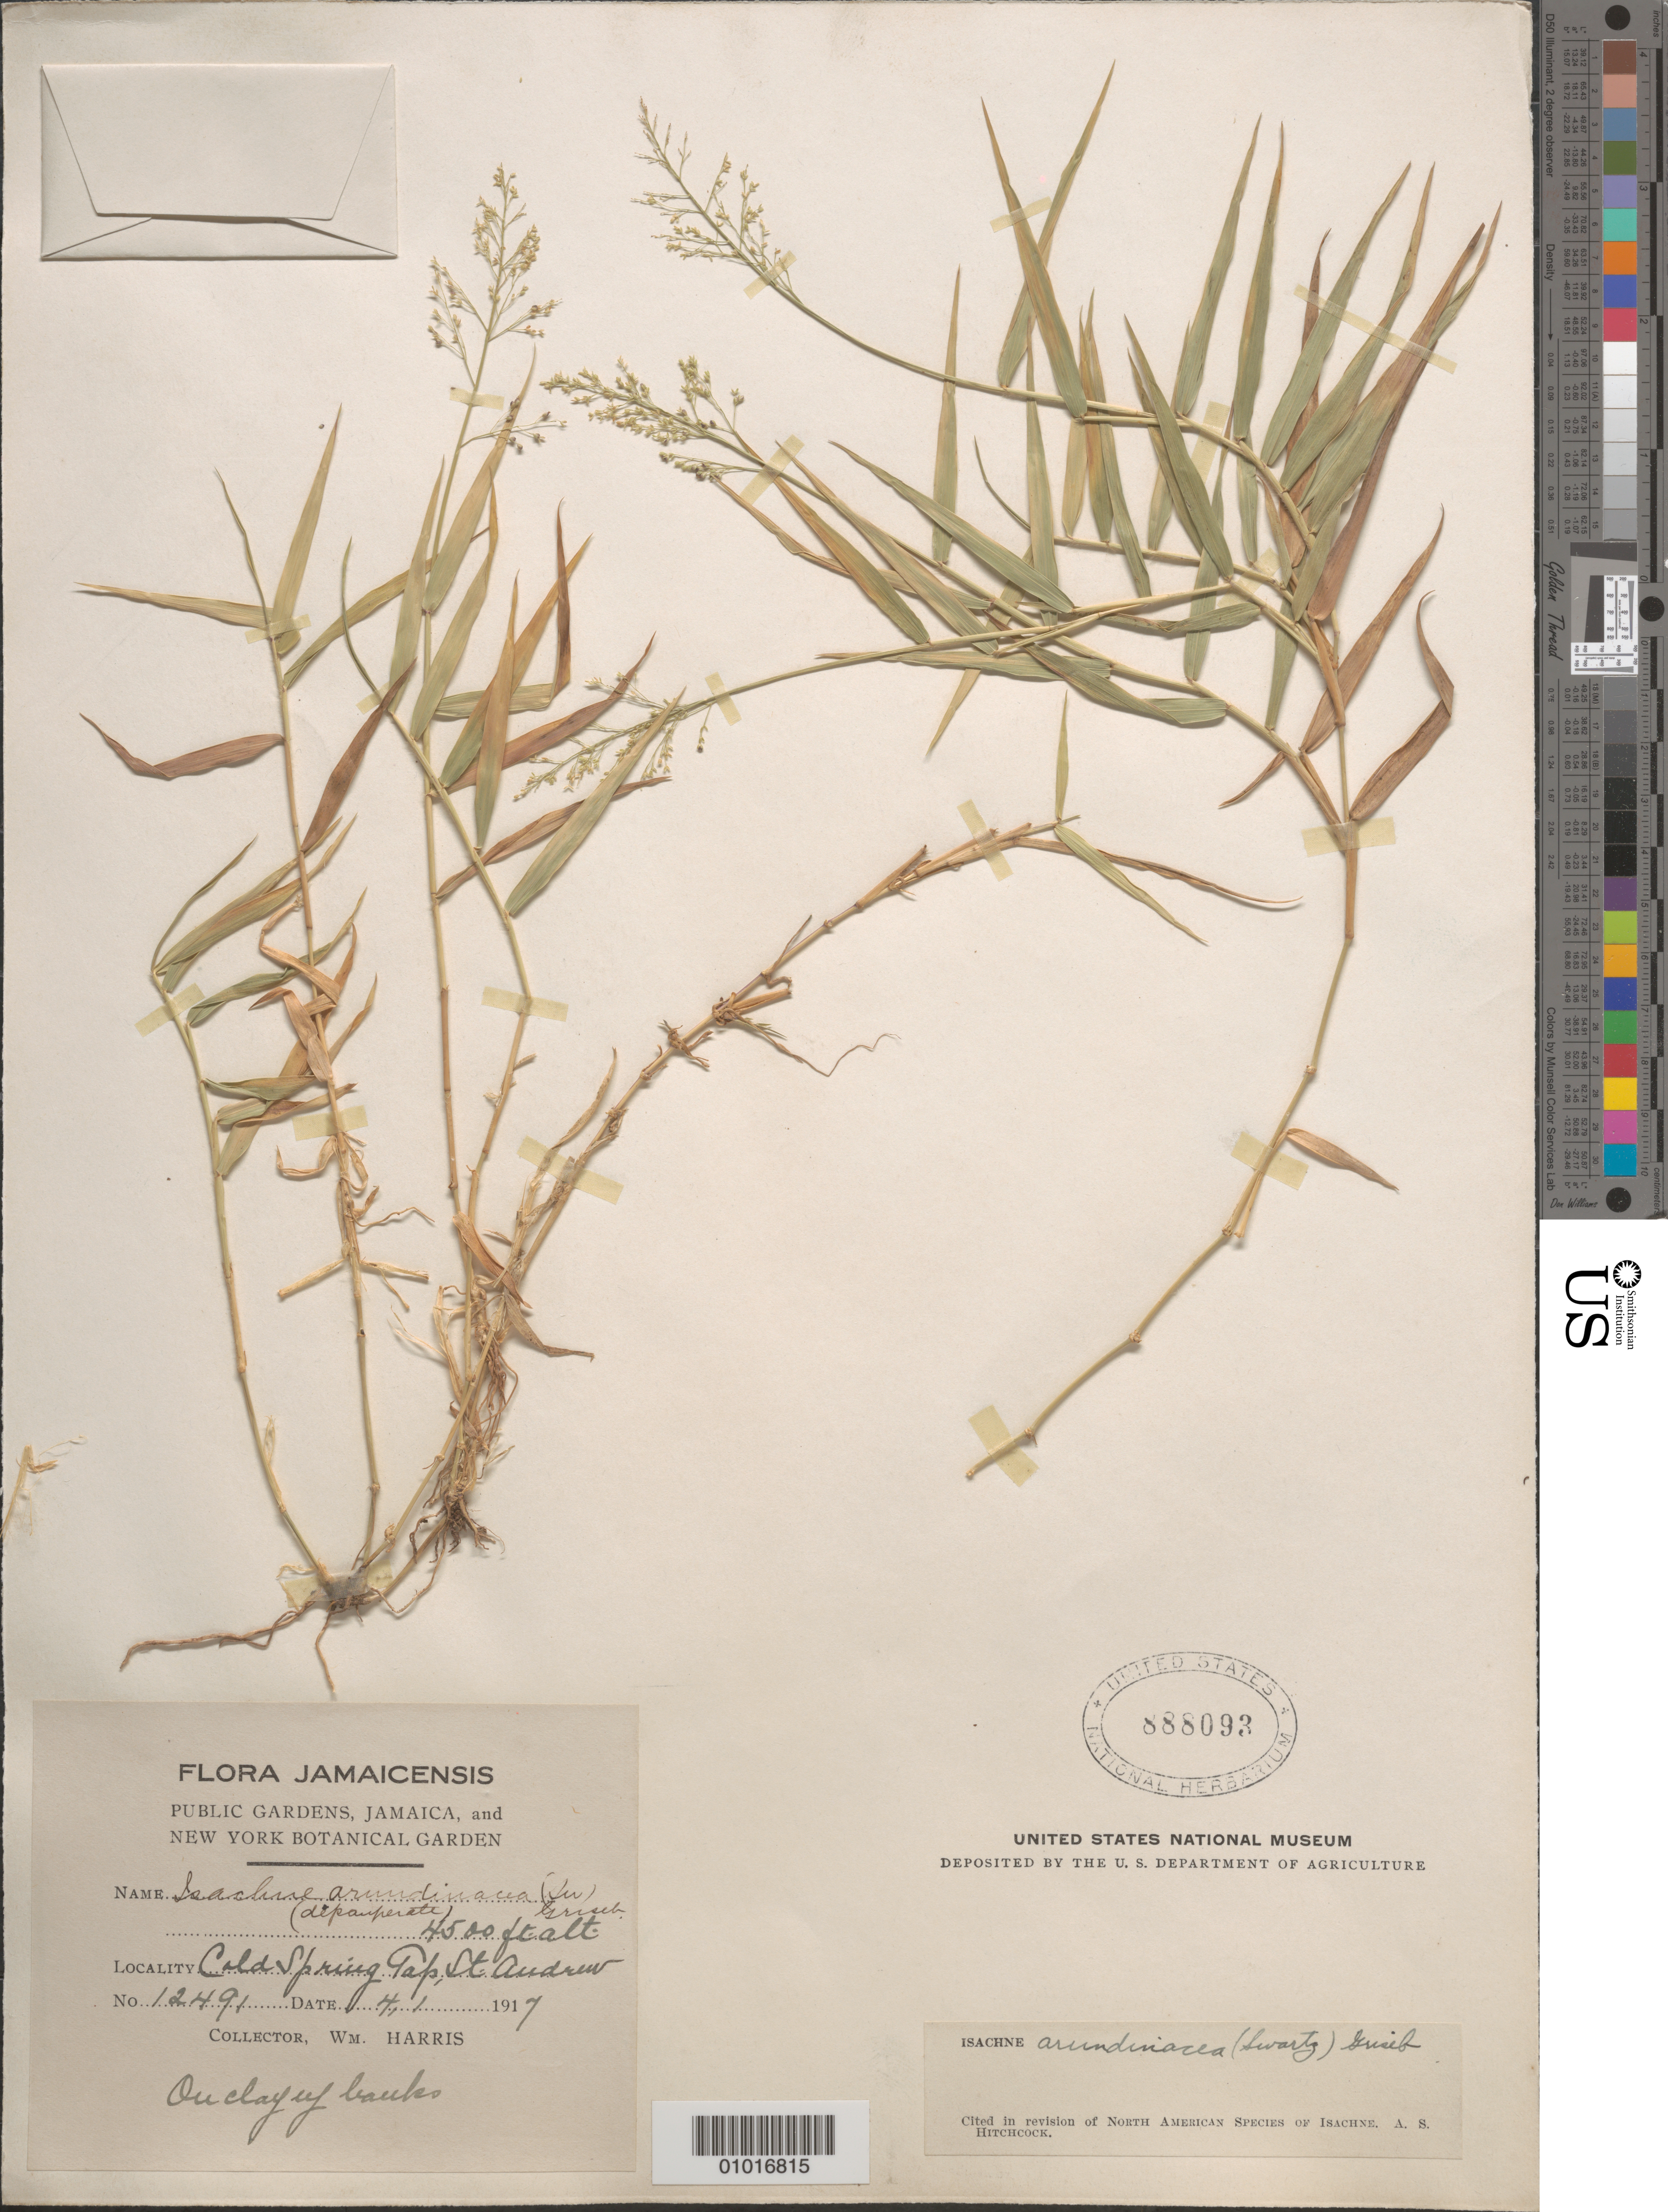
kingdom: Plantae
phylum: Tracheophyta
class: Liliopsida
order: Poales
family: Poaceae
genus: Isachne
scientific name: Isachne arundinacea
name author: (Sw.) Griseb.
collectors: W. H. Harris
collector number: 12491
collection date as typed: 04 Jan 1927 or 01 Mar 1927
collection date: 1927-01-04 or 1927-03-01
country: Jamaica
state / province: Saint Andrew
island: Jamaica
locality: Cold Spring Tap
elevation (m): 1372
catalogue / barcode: US 888093